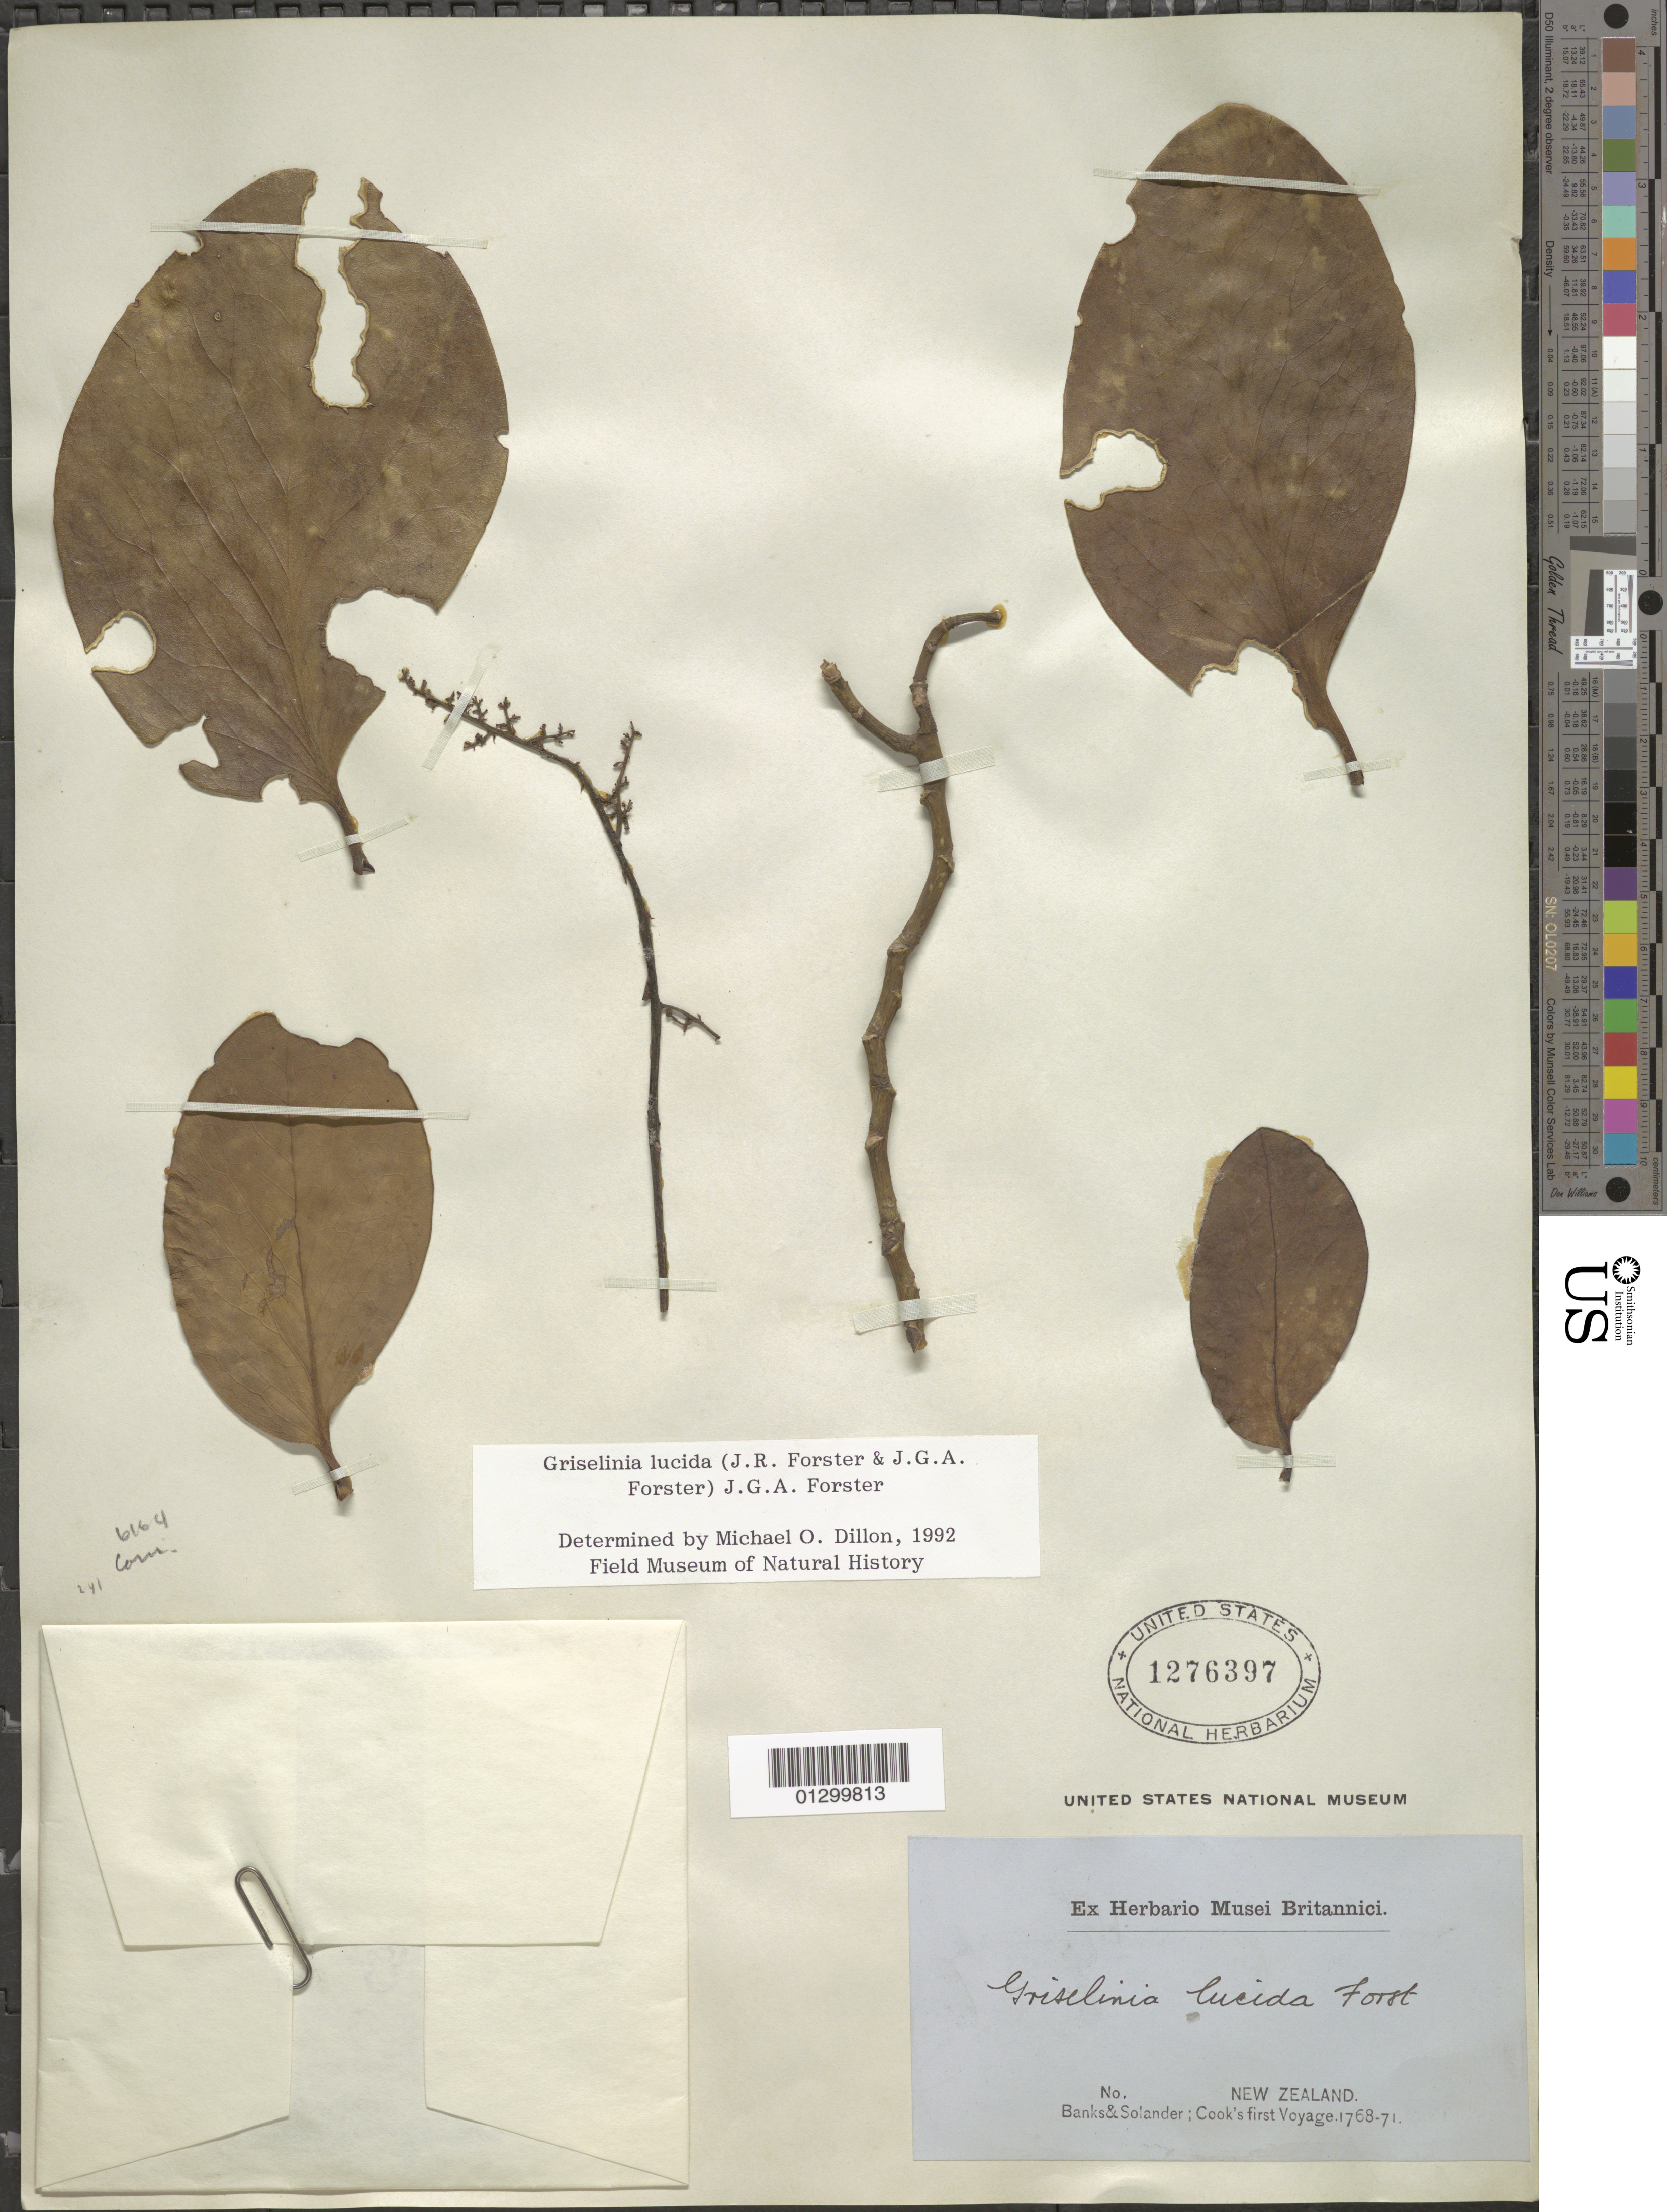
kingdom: Plantae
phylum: Tracheophyta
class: Magnoliopsida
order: Apiales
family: Griseliniaceae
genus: Griselinia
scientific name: Griselinia lucida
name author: (J.R. Forst. & G. Forst.) G. Forst.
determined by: Dillon, M. O.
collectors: J. Banks & D. C. Solander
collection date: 1768/1771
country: New Zealand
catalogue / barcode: US 1276397